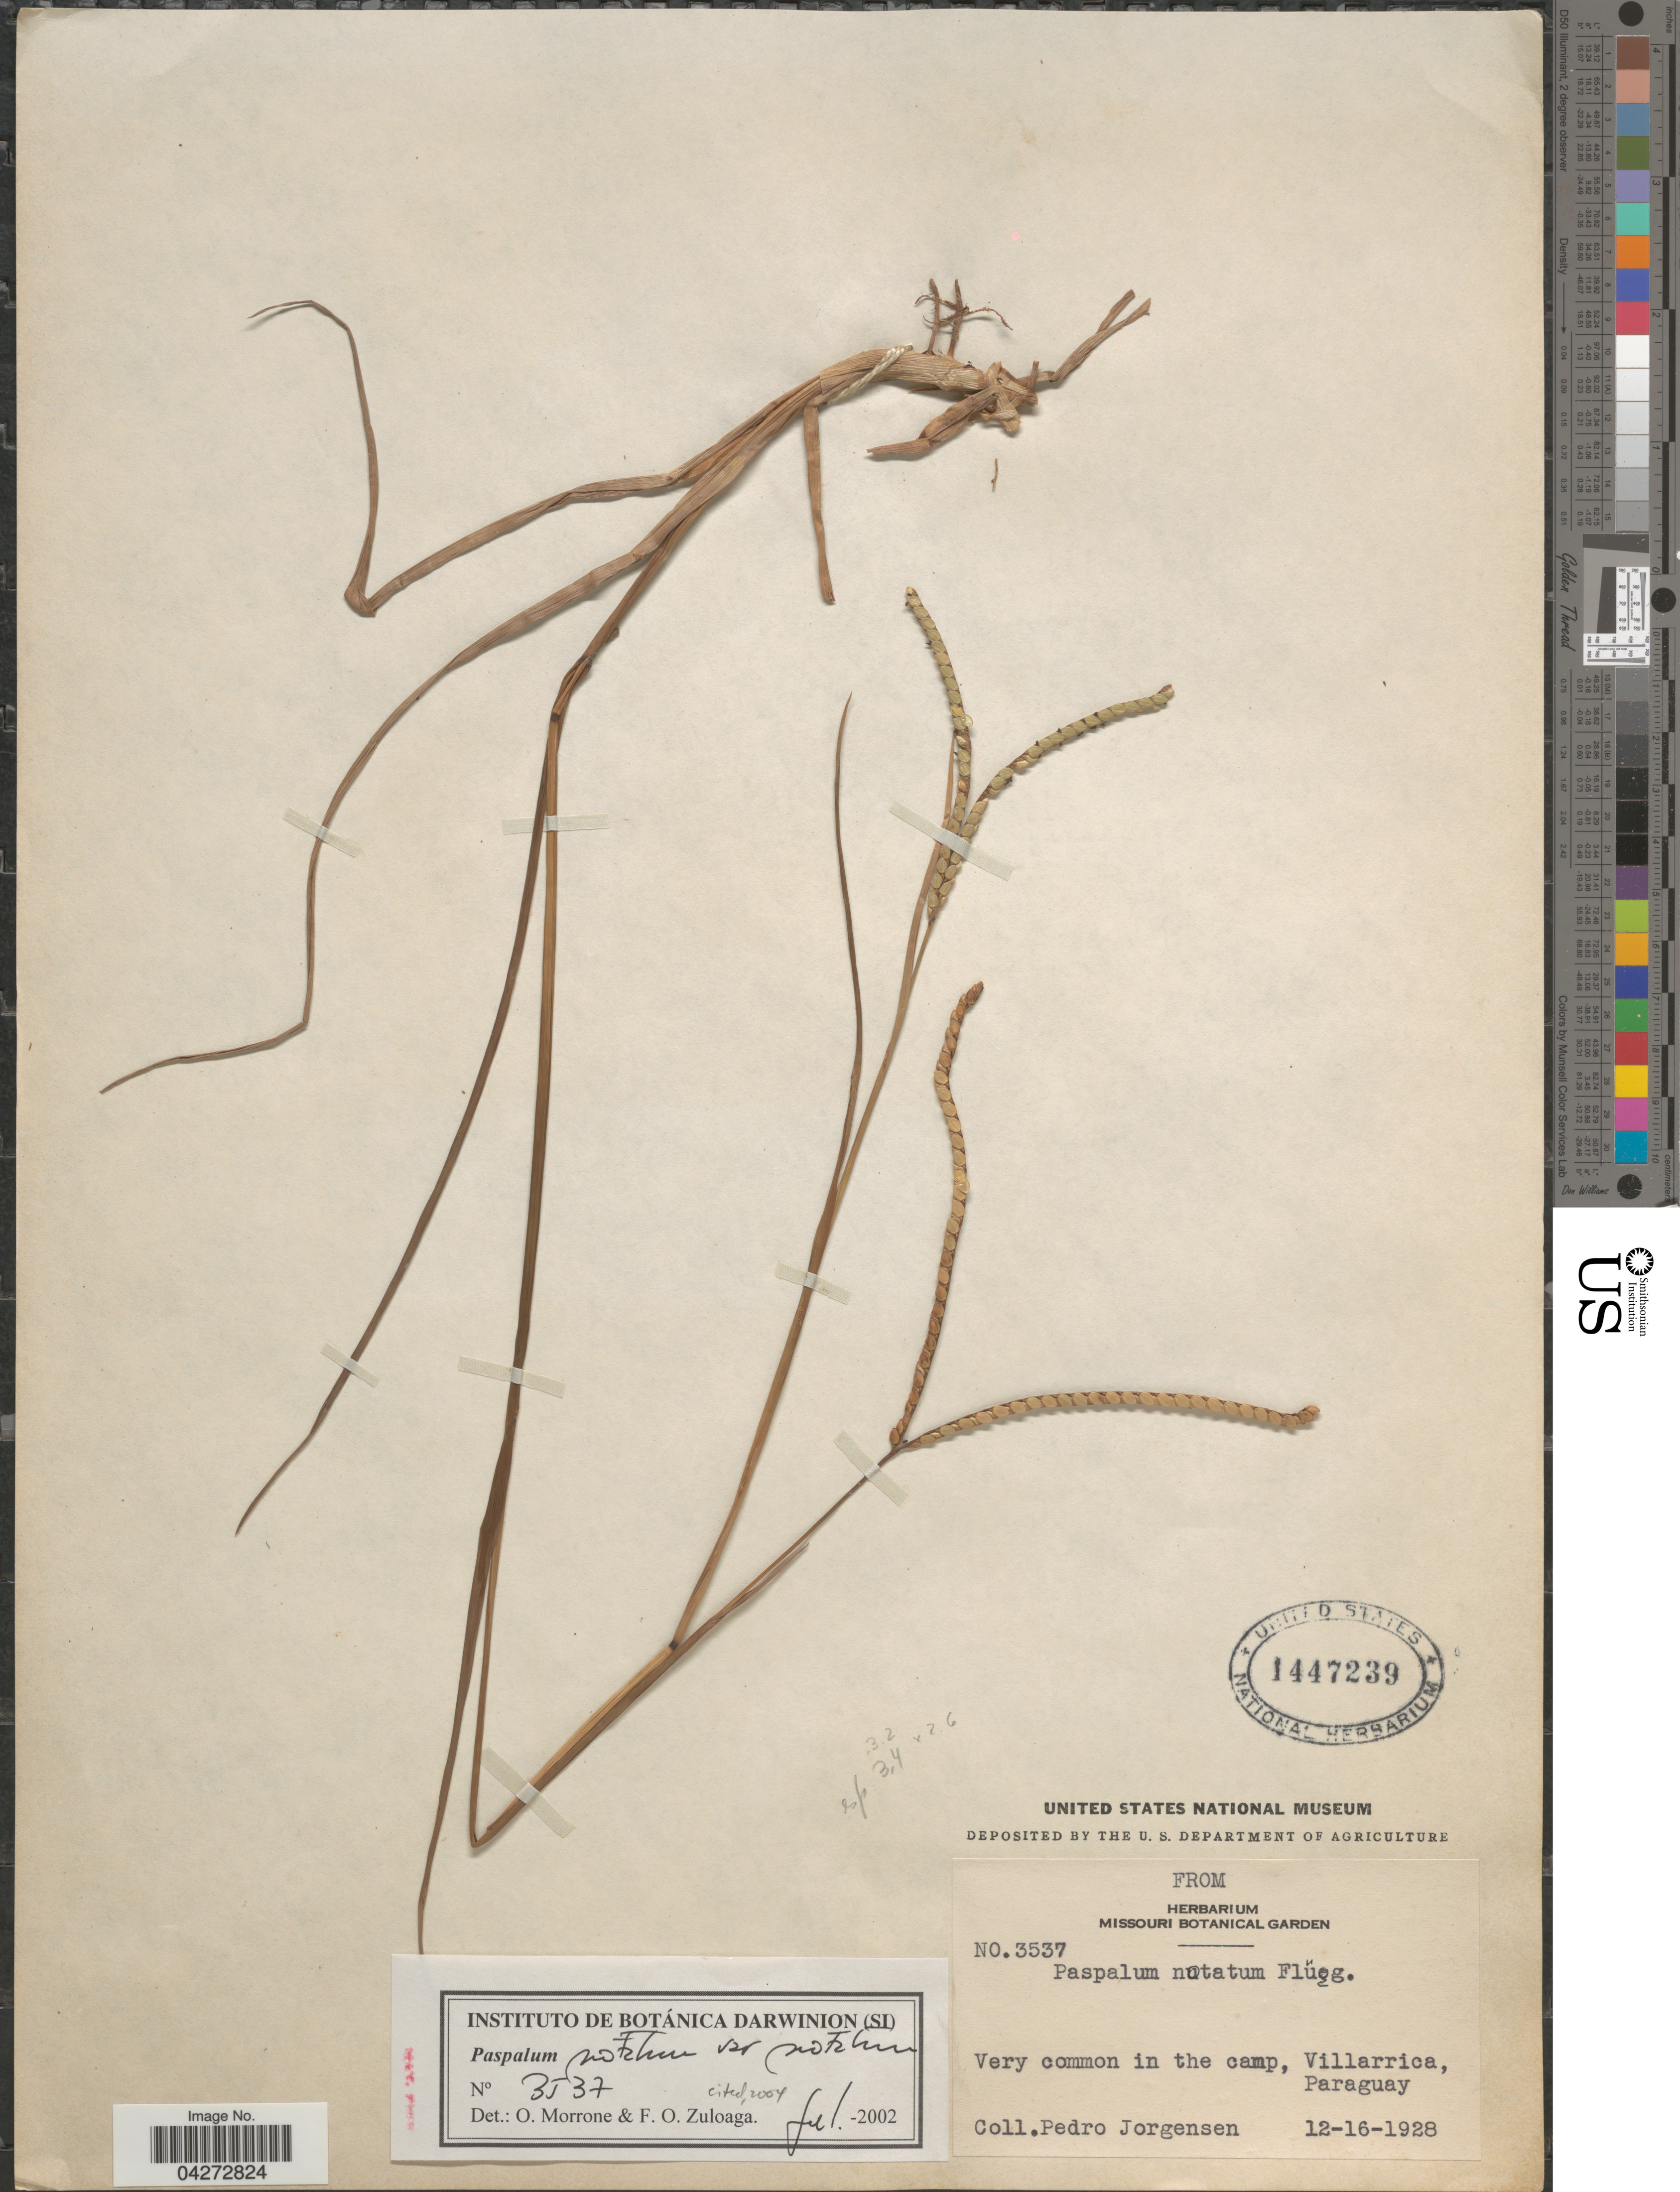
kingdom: Plantae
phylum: Tracheophyta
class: Liliopsida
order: Poales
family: Poaceae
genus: Paspalum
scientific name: Paspalum notatum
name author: Flüggé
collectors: P. Jörgensen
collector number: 3537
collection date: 1928-12-16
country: Paraguay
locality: Villarrica.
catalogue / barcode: US 1447239